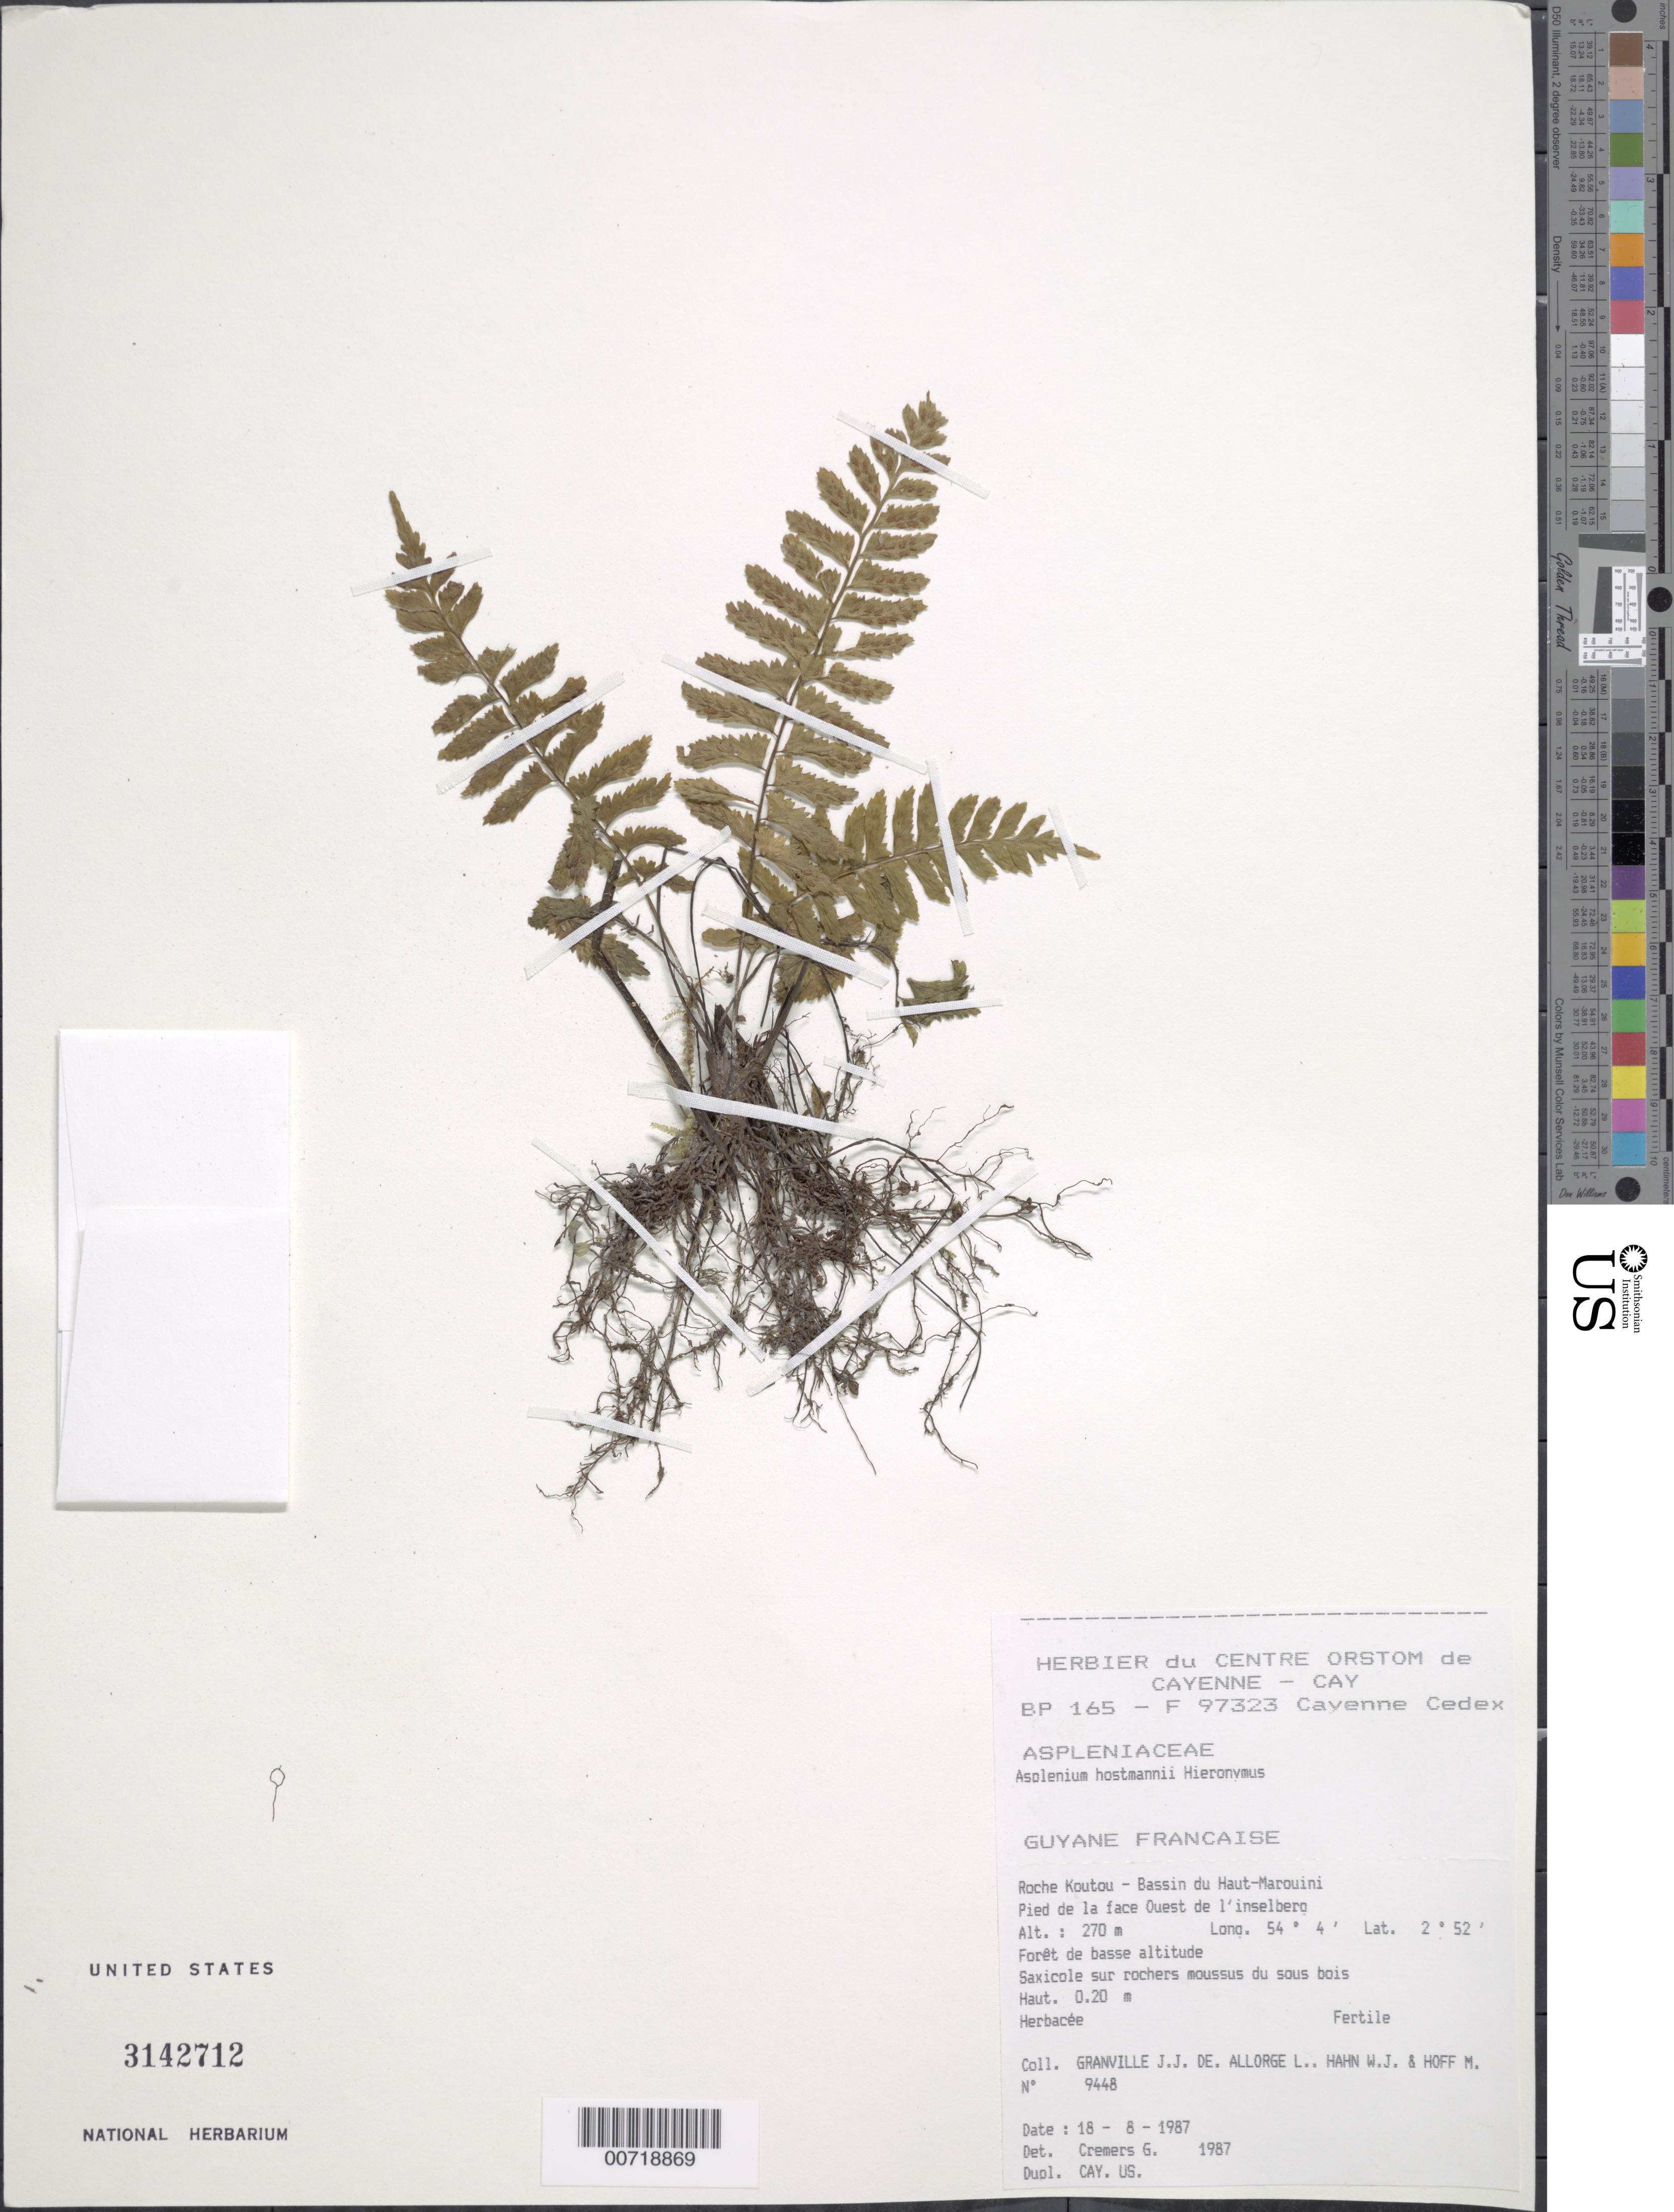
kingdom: Plantae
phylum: Tracheophyta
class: Polypodiopsida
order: Polypodiales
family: Aspleniaceae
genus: Asplenium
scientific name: Asplenium hostmannii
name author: Hieron.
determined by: Cremers, Georges A.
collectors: J.-J. de Granville, L. Allorge, W. J. Hahn & M. Hoff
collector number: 9448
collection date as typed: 18-Aug-87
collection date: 1987-08-18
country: French Guiana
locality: Roche Koutou, Bassin du Haut-Marouini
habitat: Low forest, sur rochers soussus du sous bois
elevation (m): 270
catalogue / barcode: US 3142712